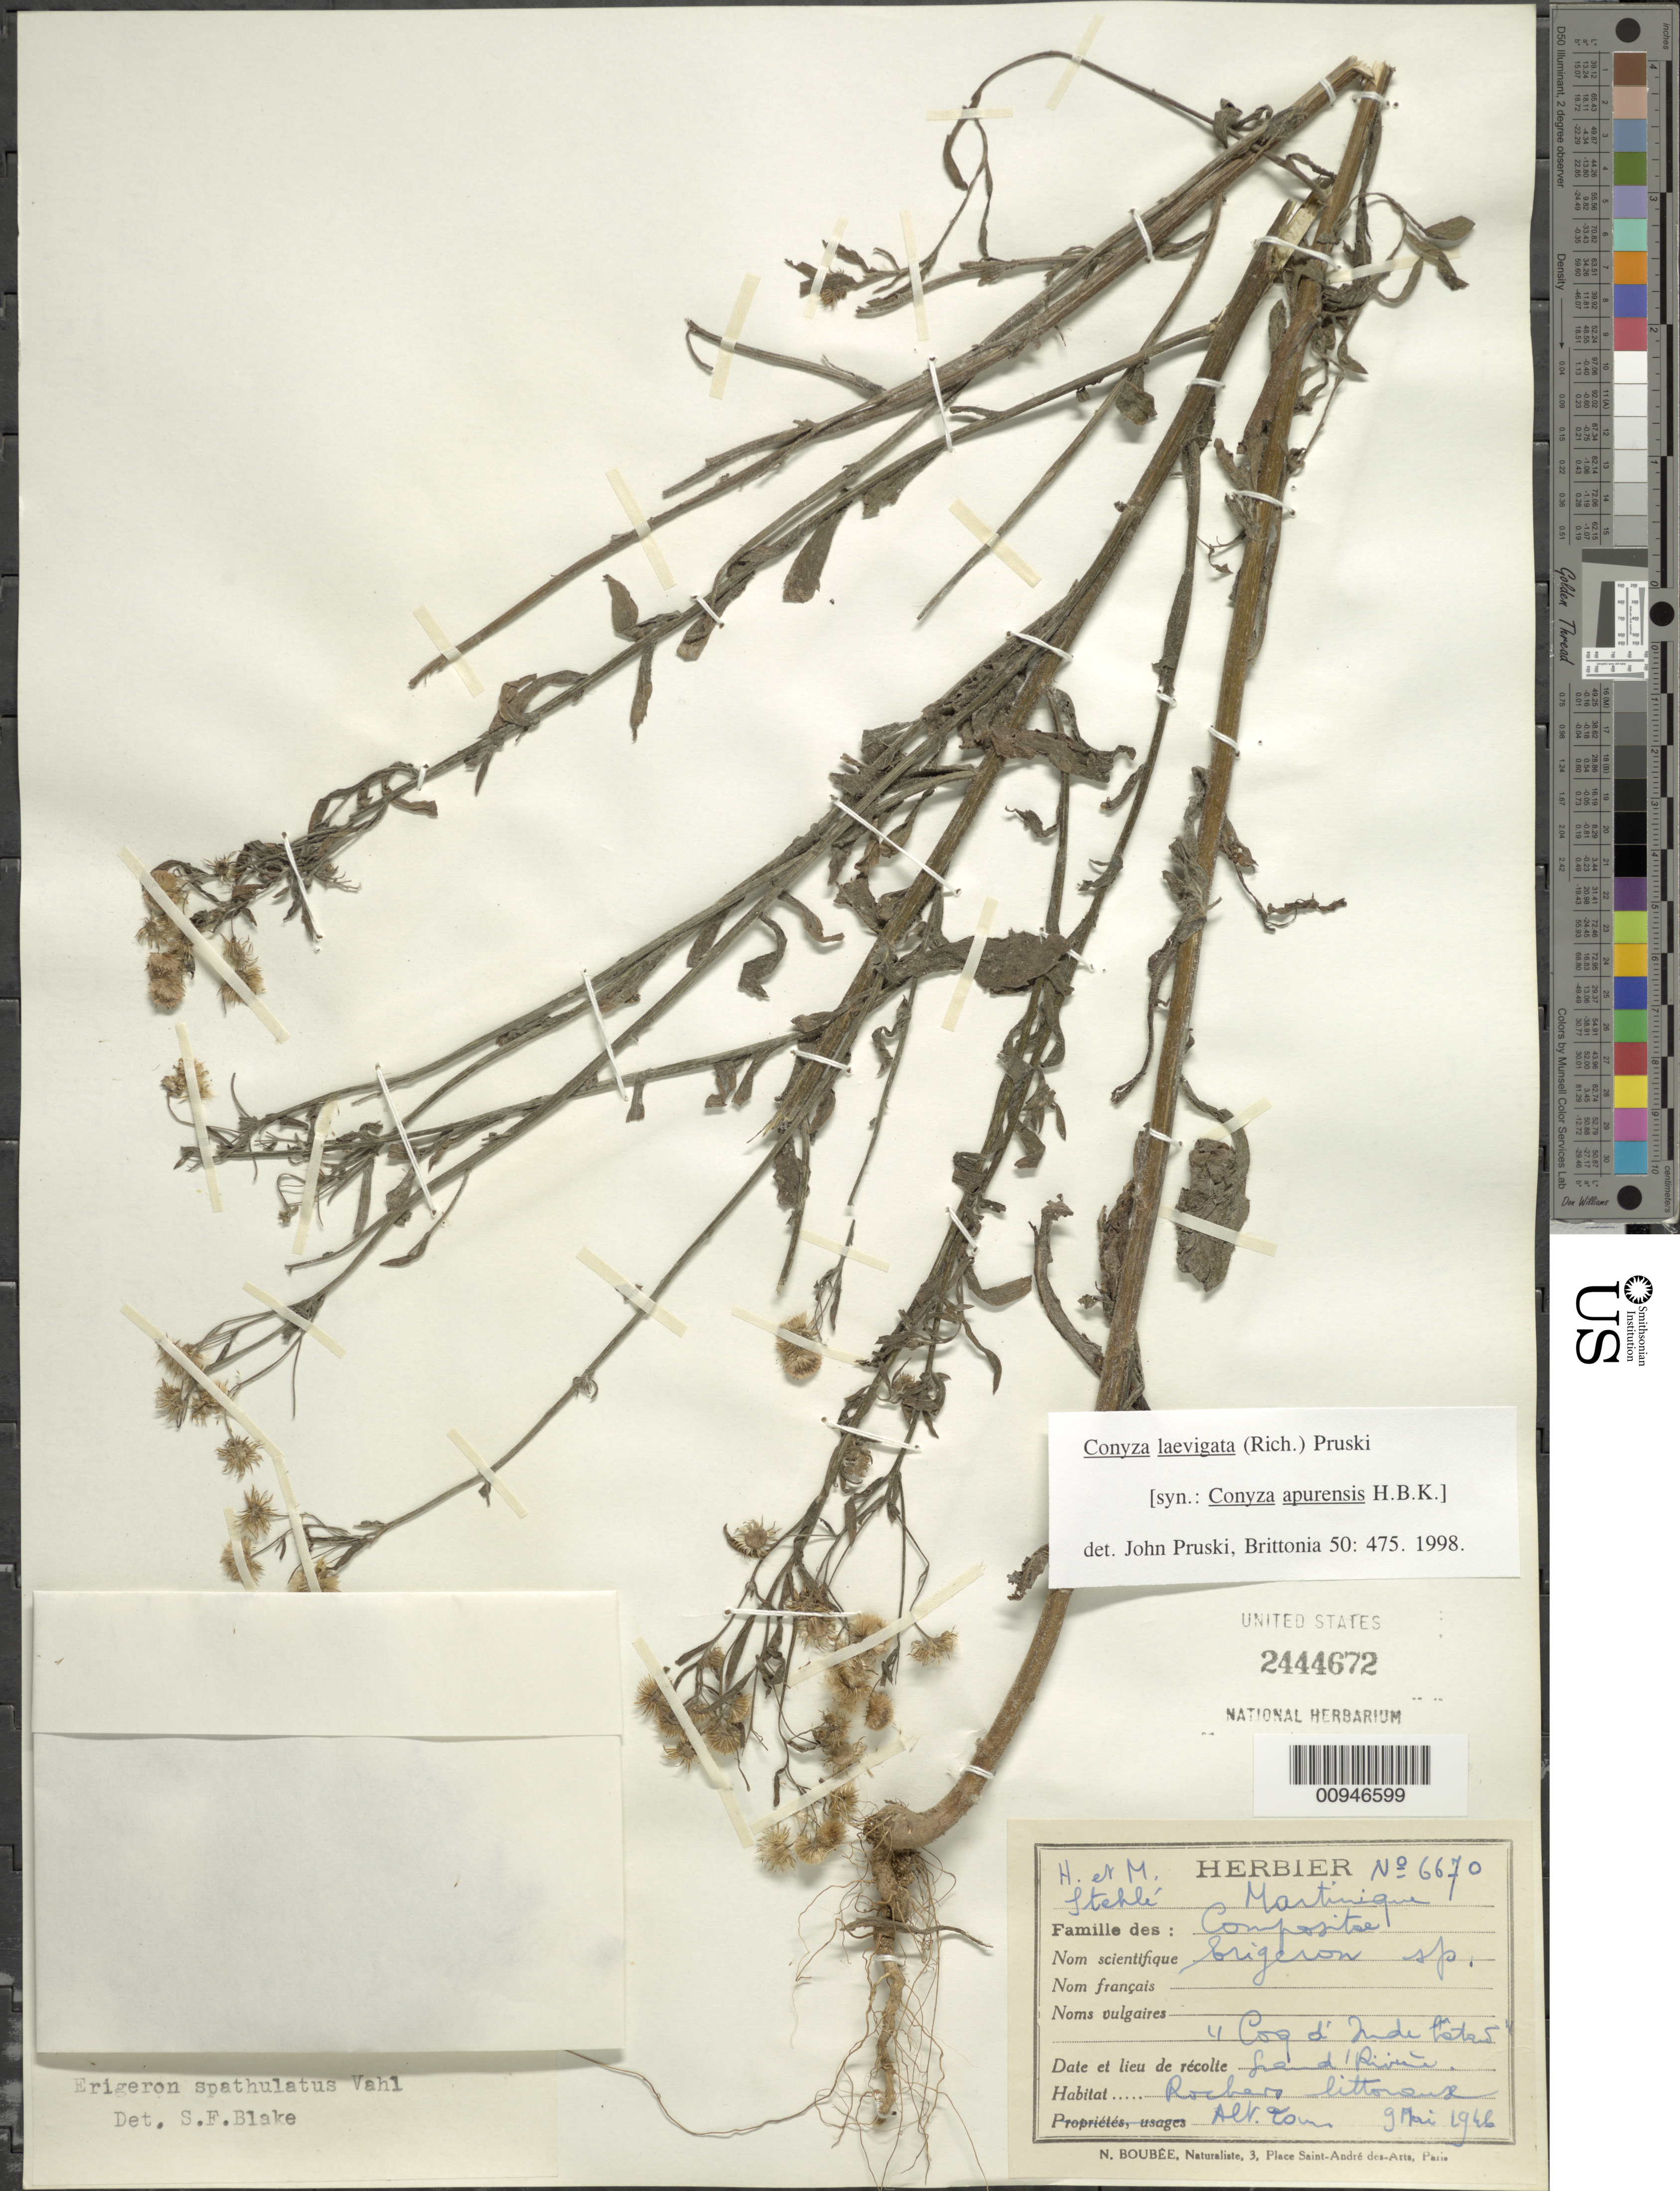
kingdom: Plantae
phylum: Tracheophyta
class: Magnoliopsida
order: Asterales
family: Asteraceae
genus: Conyza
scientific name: Conyza laevigata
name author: (Rich.) Pruski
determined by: Pruski, J. F.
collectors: H. Stehlé & M. Stehlé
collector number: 6670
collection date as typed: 09 May 1946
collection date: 1946-05-09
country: Martinique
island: Martinique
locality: Coq d'Inde hatas, Grand d'Rivere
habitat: Rochero littoreuse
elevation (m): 90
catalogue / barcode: US 2444672